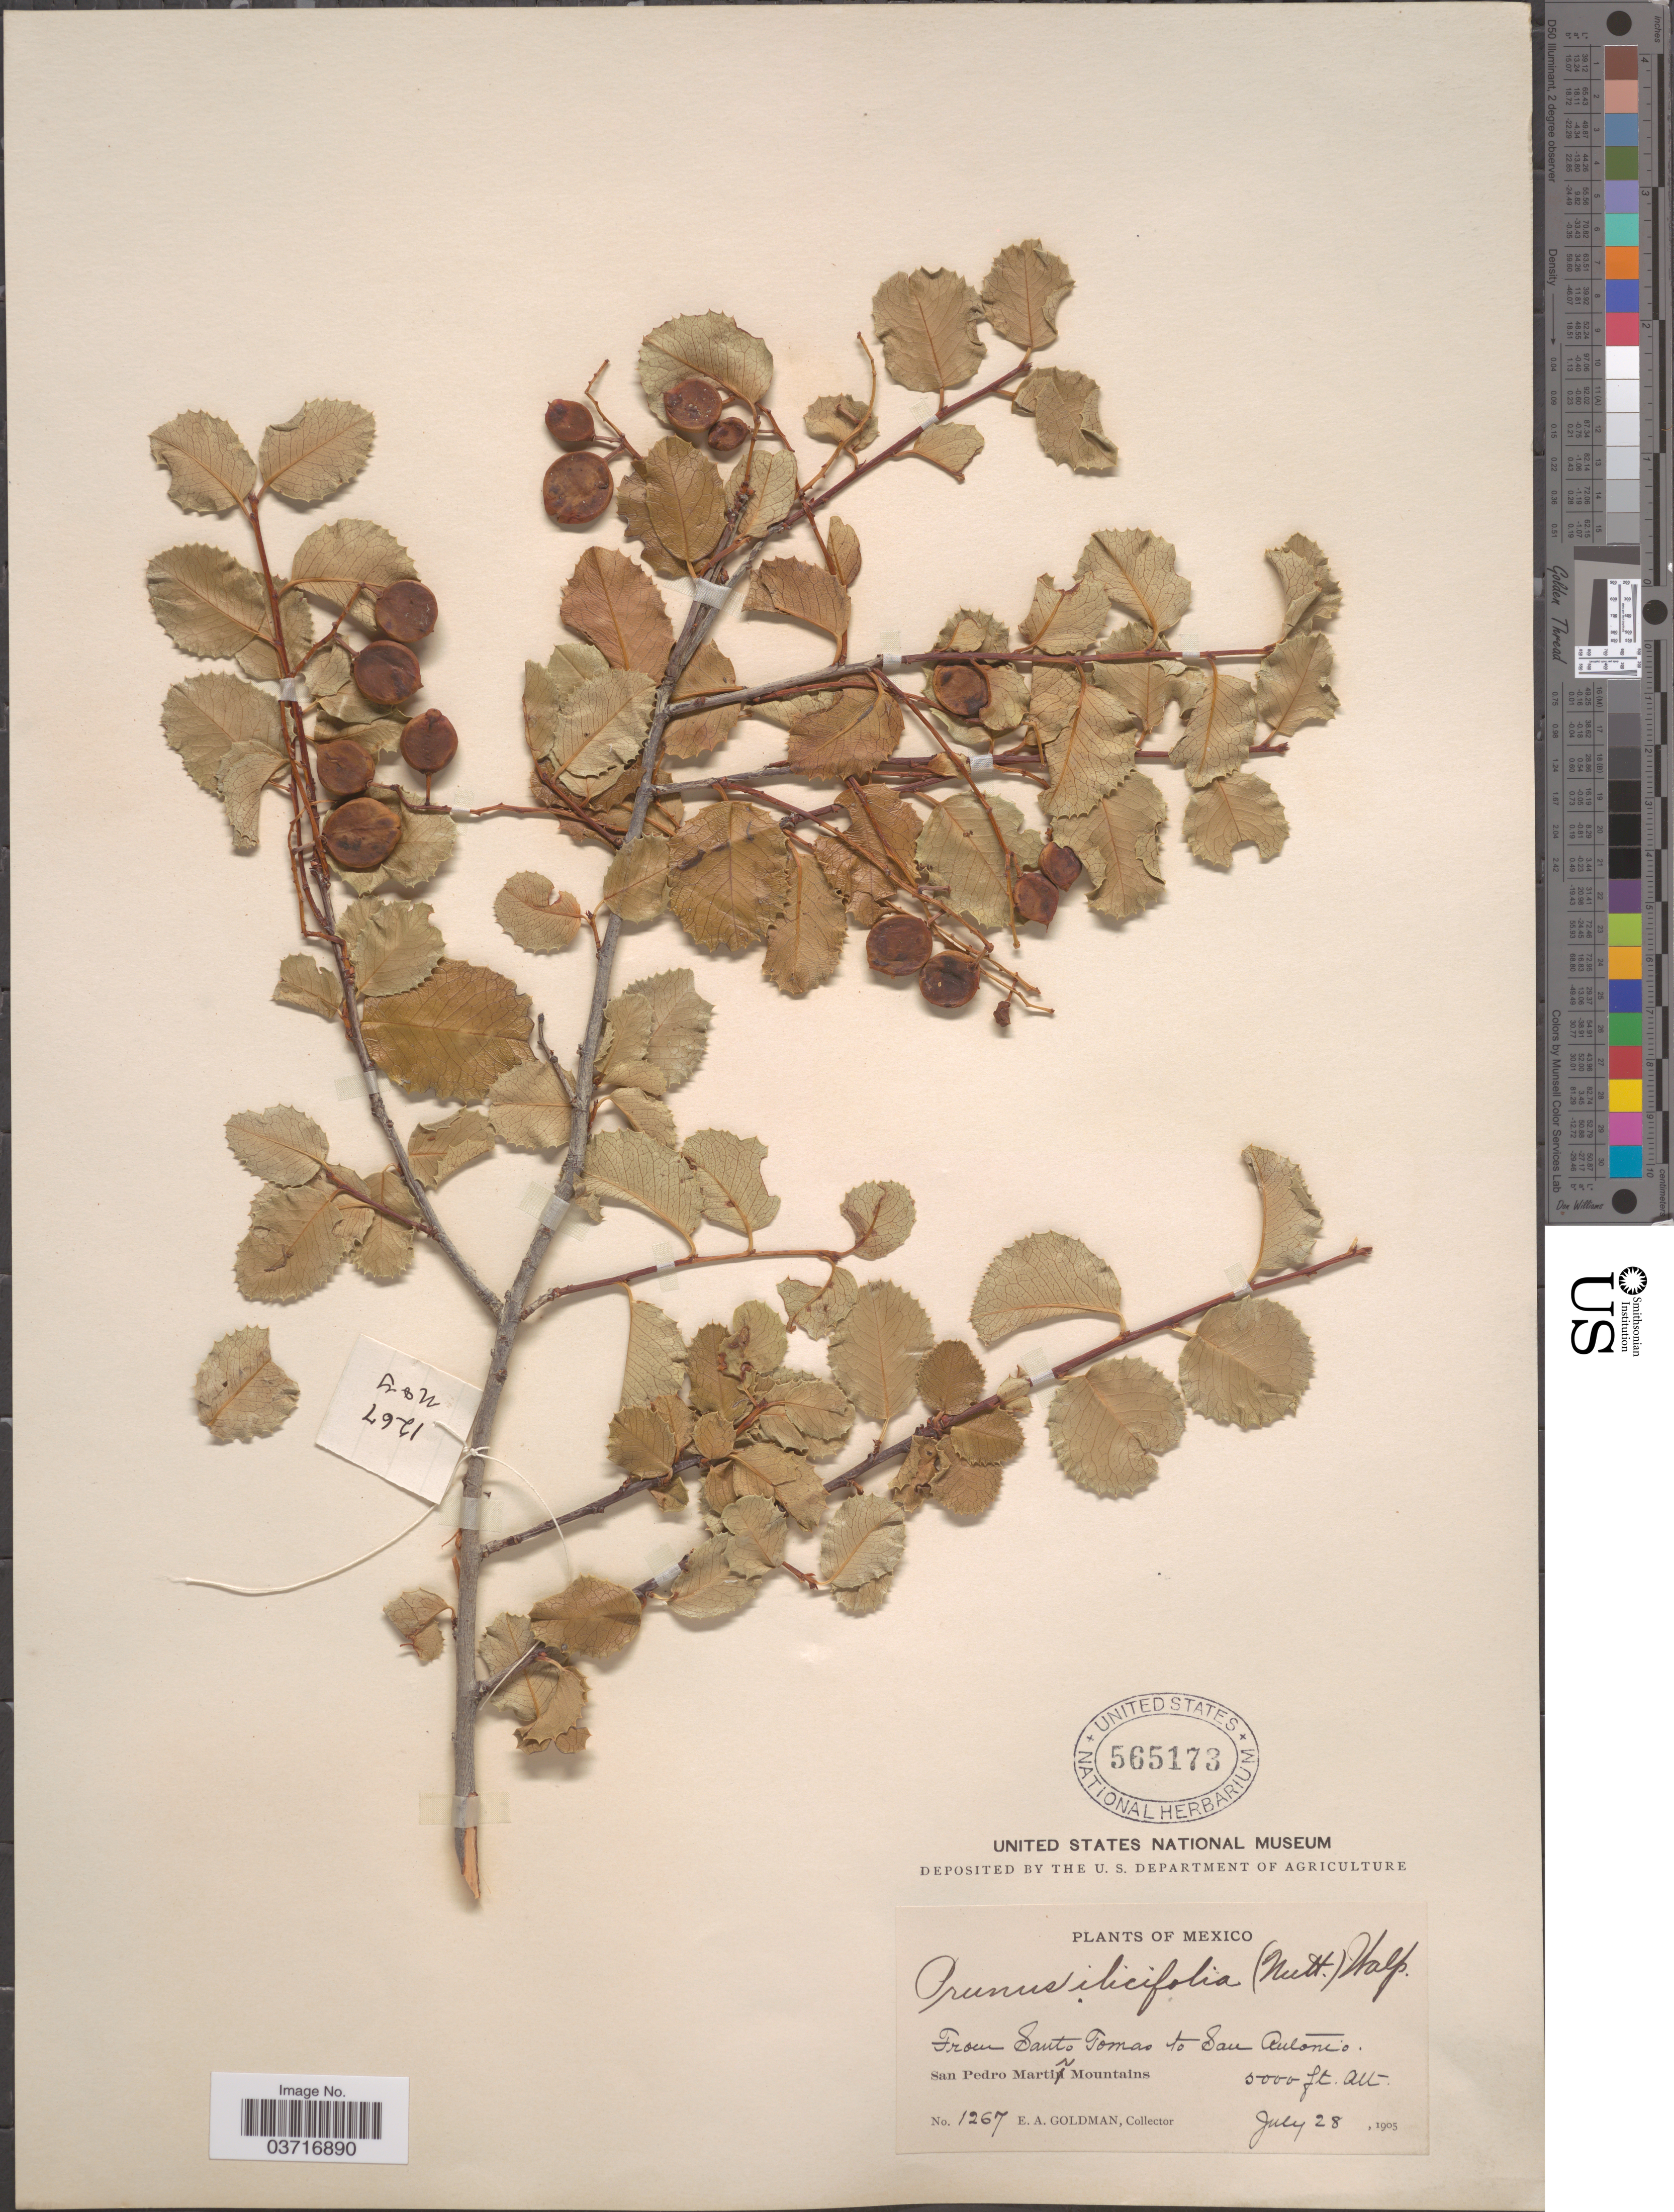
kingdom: Plantae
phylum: Tracheophyta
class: Magnoliopsida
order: Rosales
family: Rosaceae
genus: Prunus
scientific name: Prunus ilicifolia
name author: (Nutt. ex Hook. & Arn.) D. Dietr.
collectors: E. A. Goldman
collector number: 1267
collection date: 1905-07-28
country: Mexico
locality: From Santo Tomas to San Antonio. San Pedro Martir Mountains.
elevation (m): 1524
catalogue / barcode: US 565173